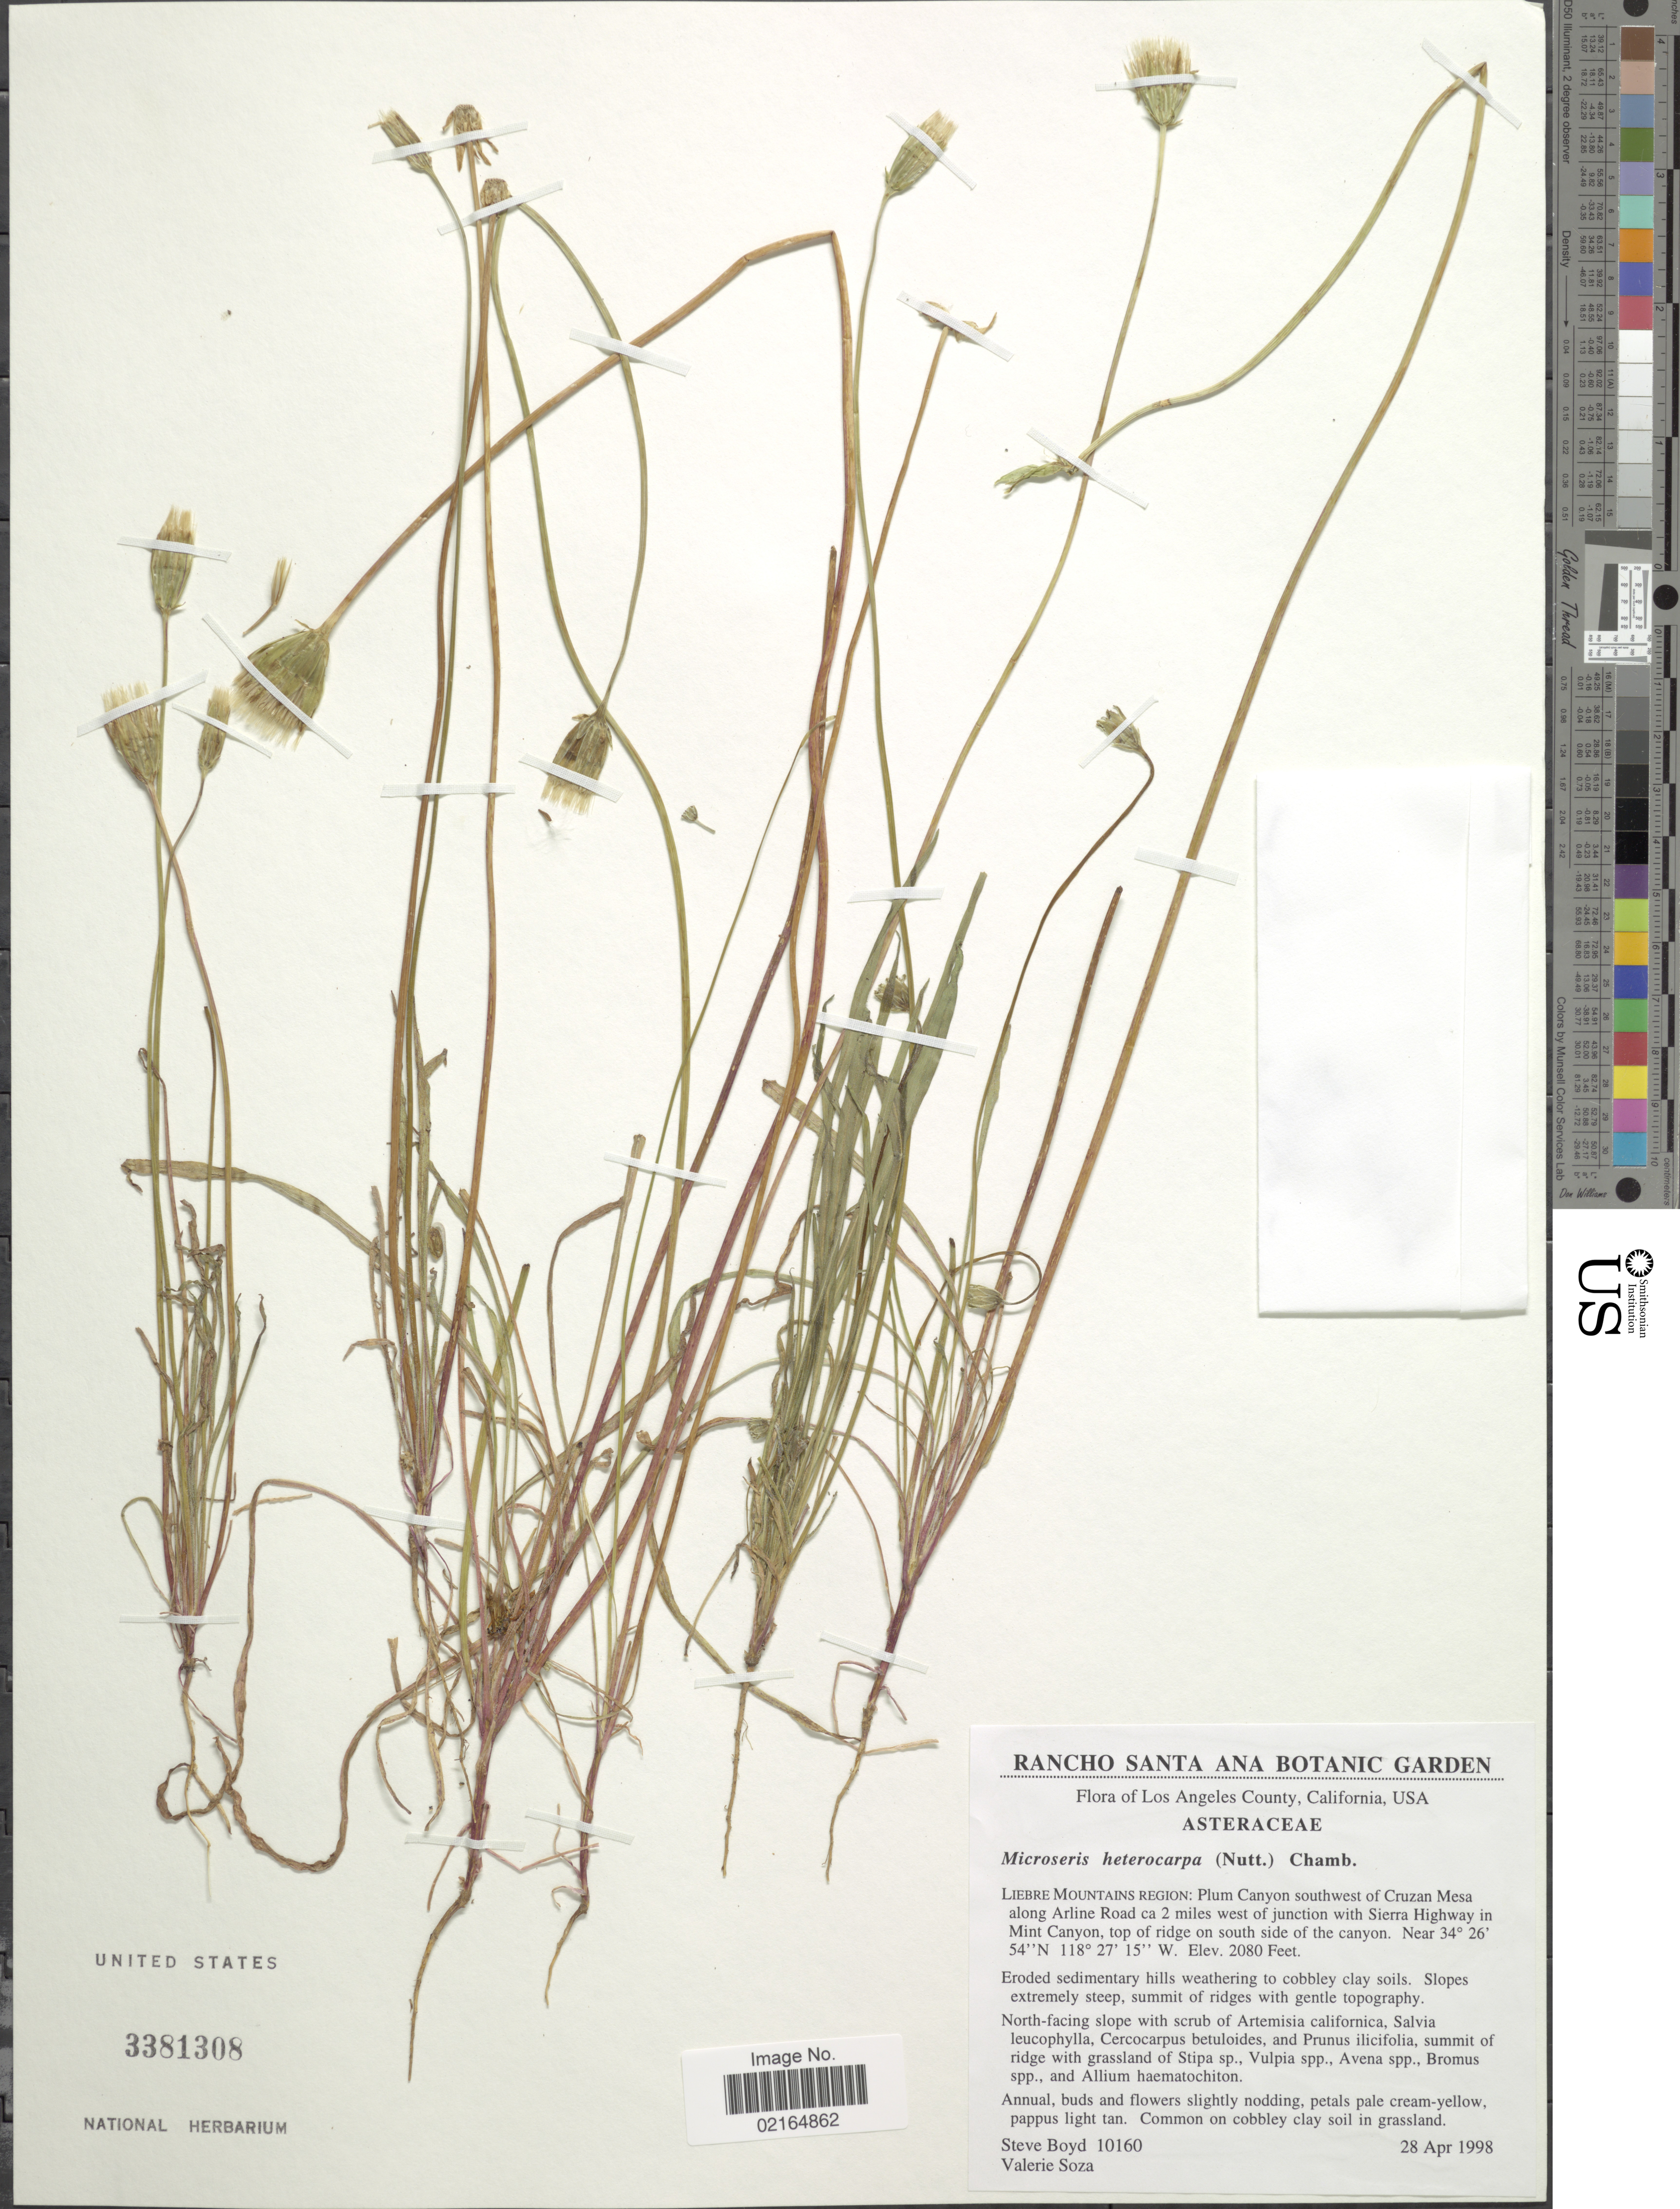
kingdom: Plantae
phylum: Tracheophyta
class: Magnoliopsida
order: Asterales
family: Asteraceae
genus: Microseris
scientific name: Microseris heterocarpa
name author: (Nutt.) K.L. Chambers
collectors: S. Boyd & V. Soza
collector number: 10160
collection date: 1998-04-28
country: United States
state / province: California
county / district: Los Angeles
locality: Los Angeles County, Liebre Mountains Region: Plum Canyon southwest of Cruzan Mesa along Arline Road ca 2 miles west of junction with Sierra Highway in Mint Canyon, top ridge on south side of the canyon.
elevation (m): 634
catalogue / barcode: US 3381308